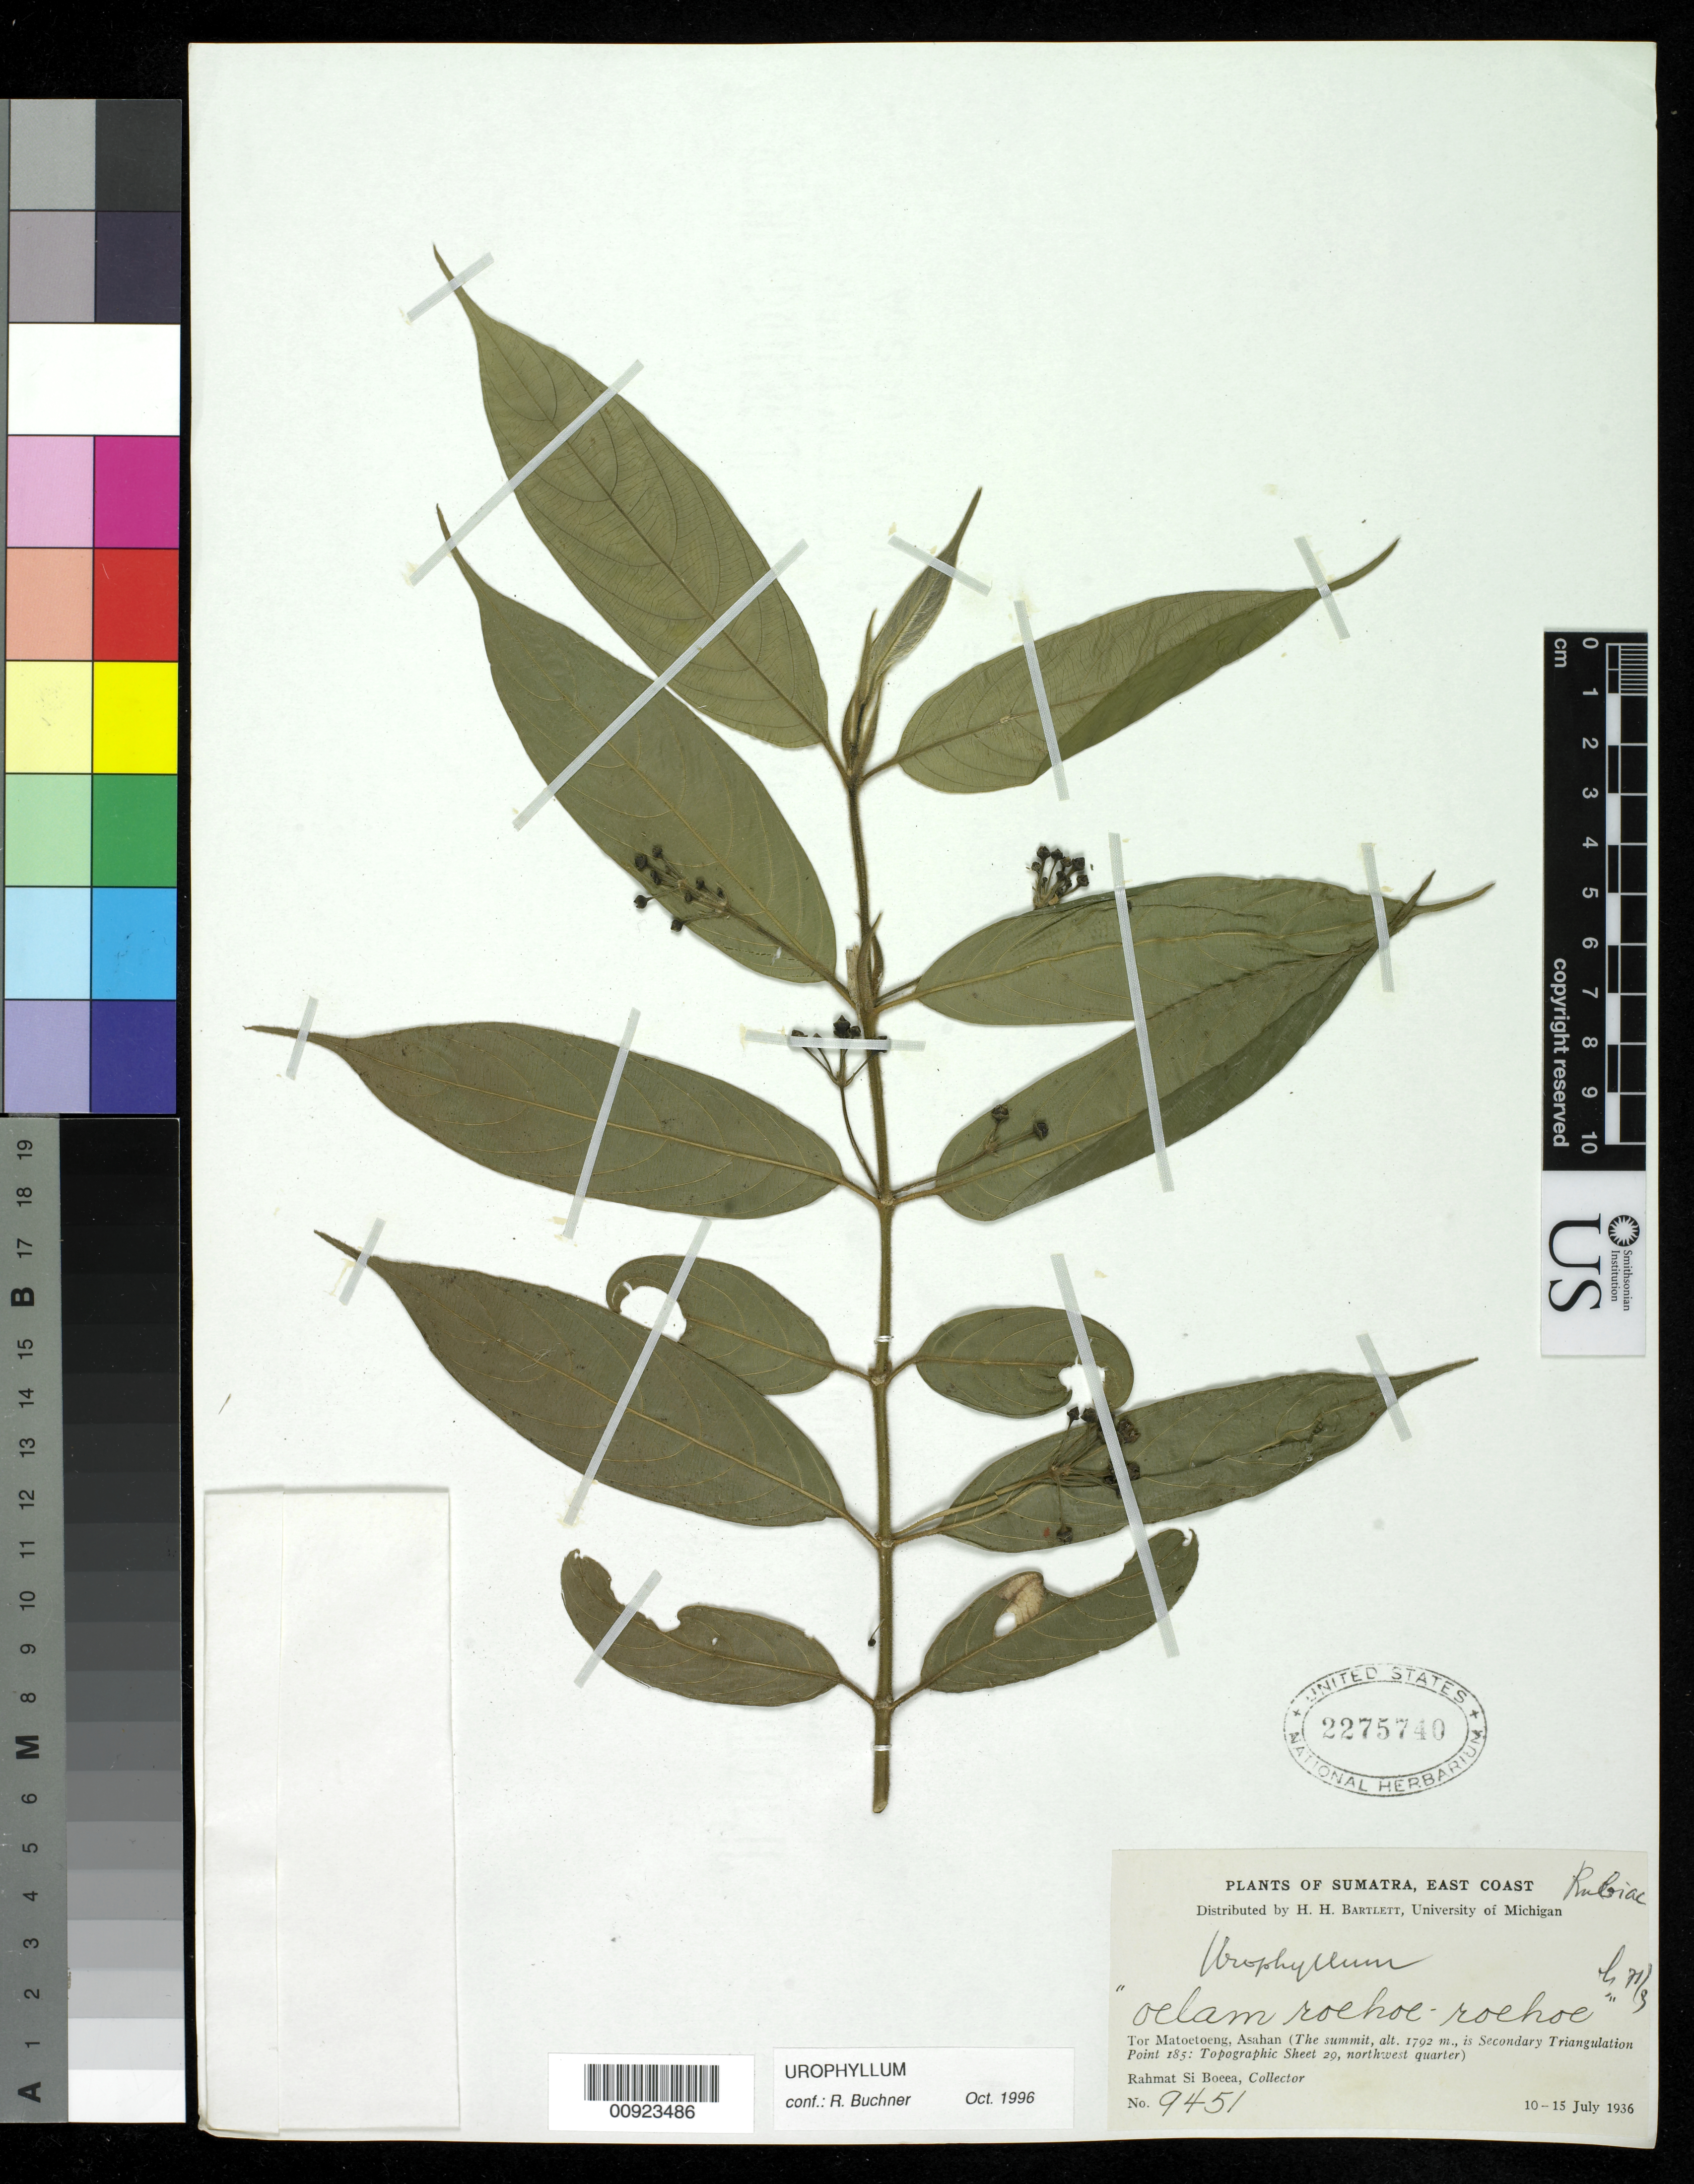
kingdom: Plantae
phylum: Tracheophyta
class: Magnoliopsida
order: Gentianales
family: Rubiaceae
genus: Urophyllum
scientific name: Urophyllum sp.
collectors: Rahmat Si Boeea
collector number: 9451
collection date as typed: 10 Jul 1936 to 15 Jul 1936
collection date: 1936-07-10/1936-07-15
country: Indonesia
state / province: Sumatra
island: Sumatra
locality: East coast, Tor Matoetoeng, Asahan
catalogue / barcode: US 2275740